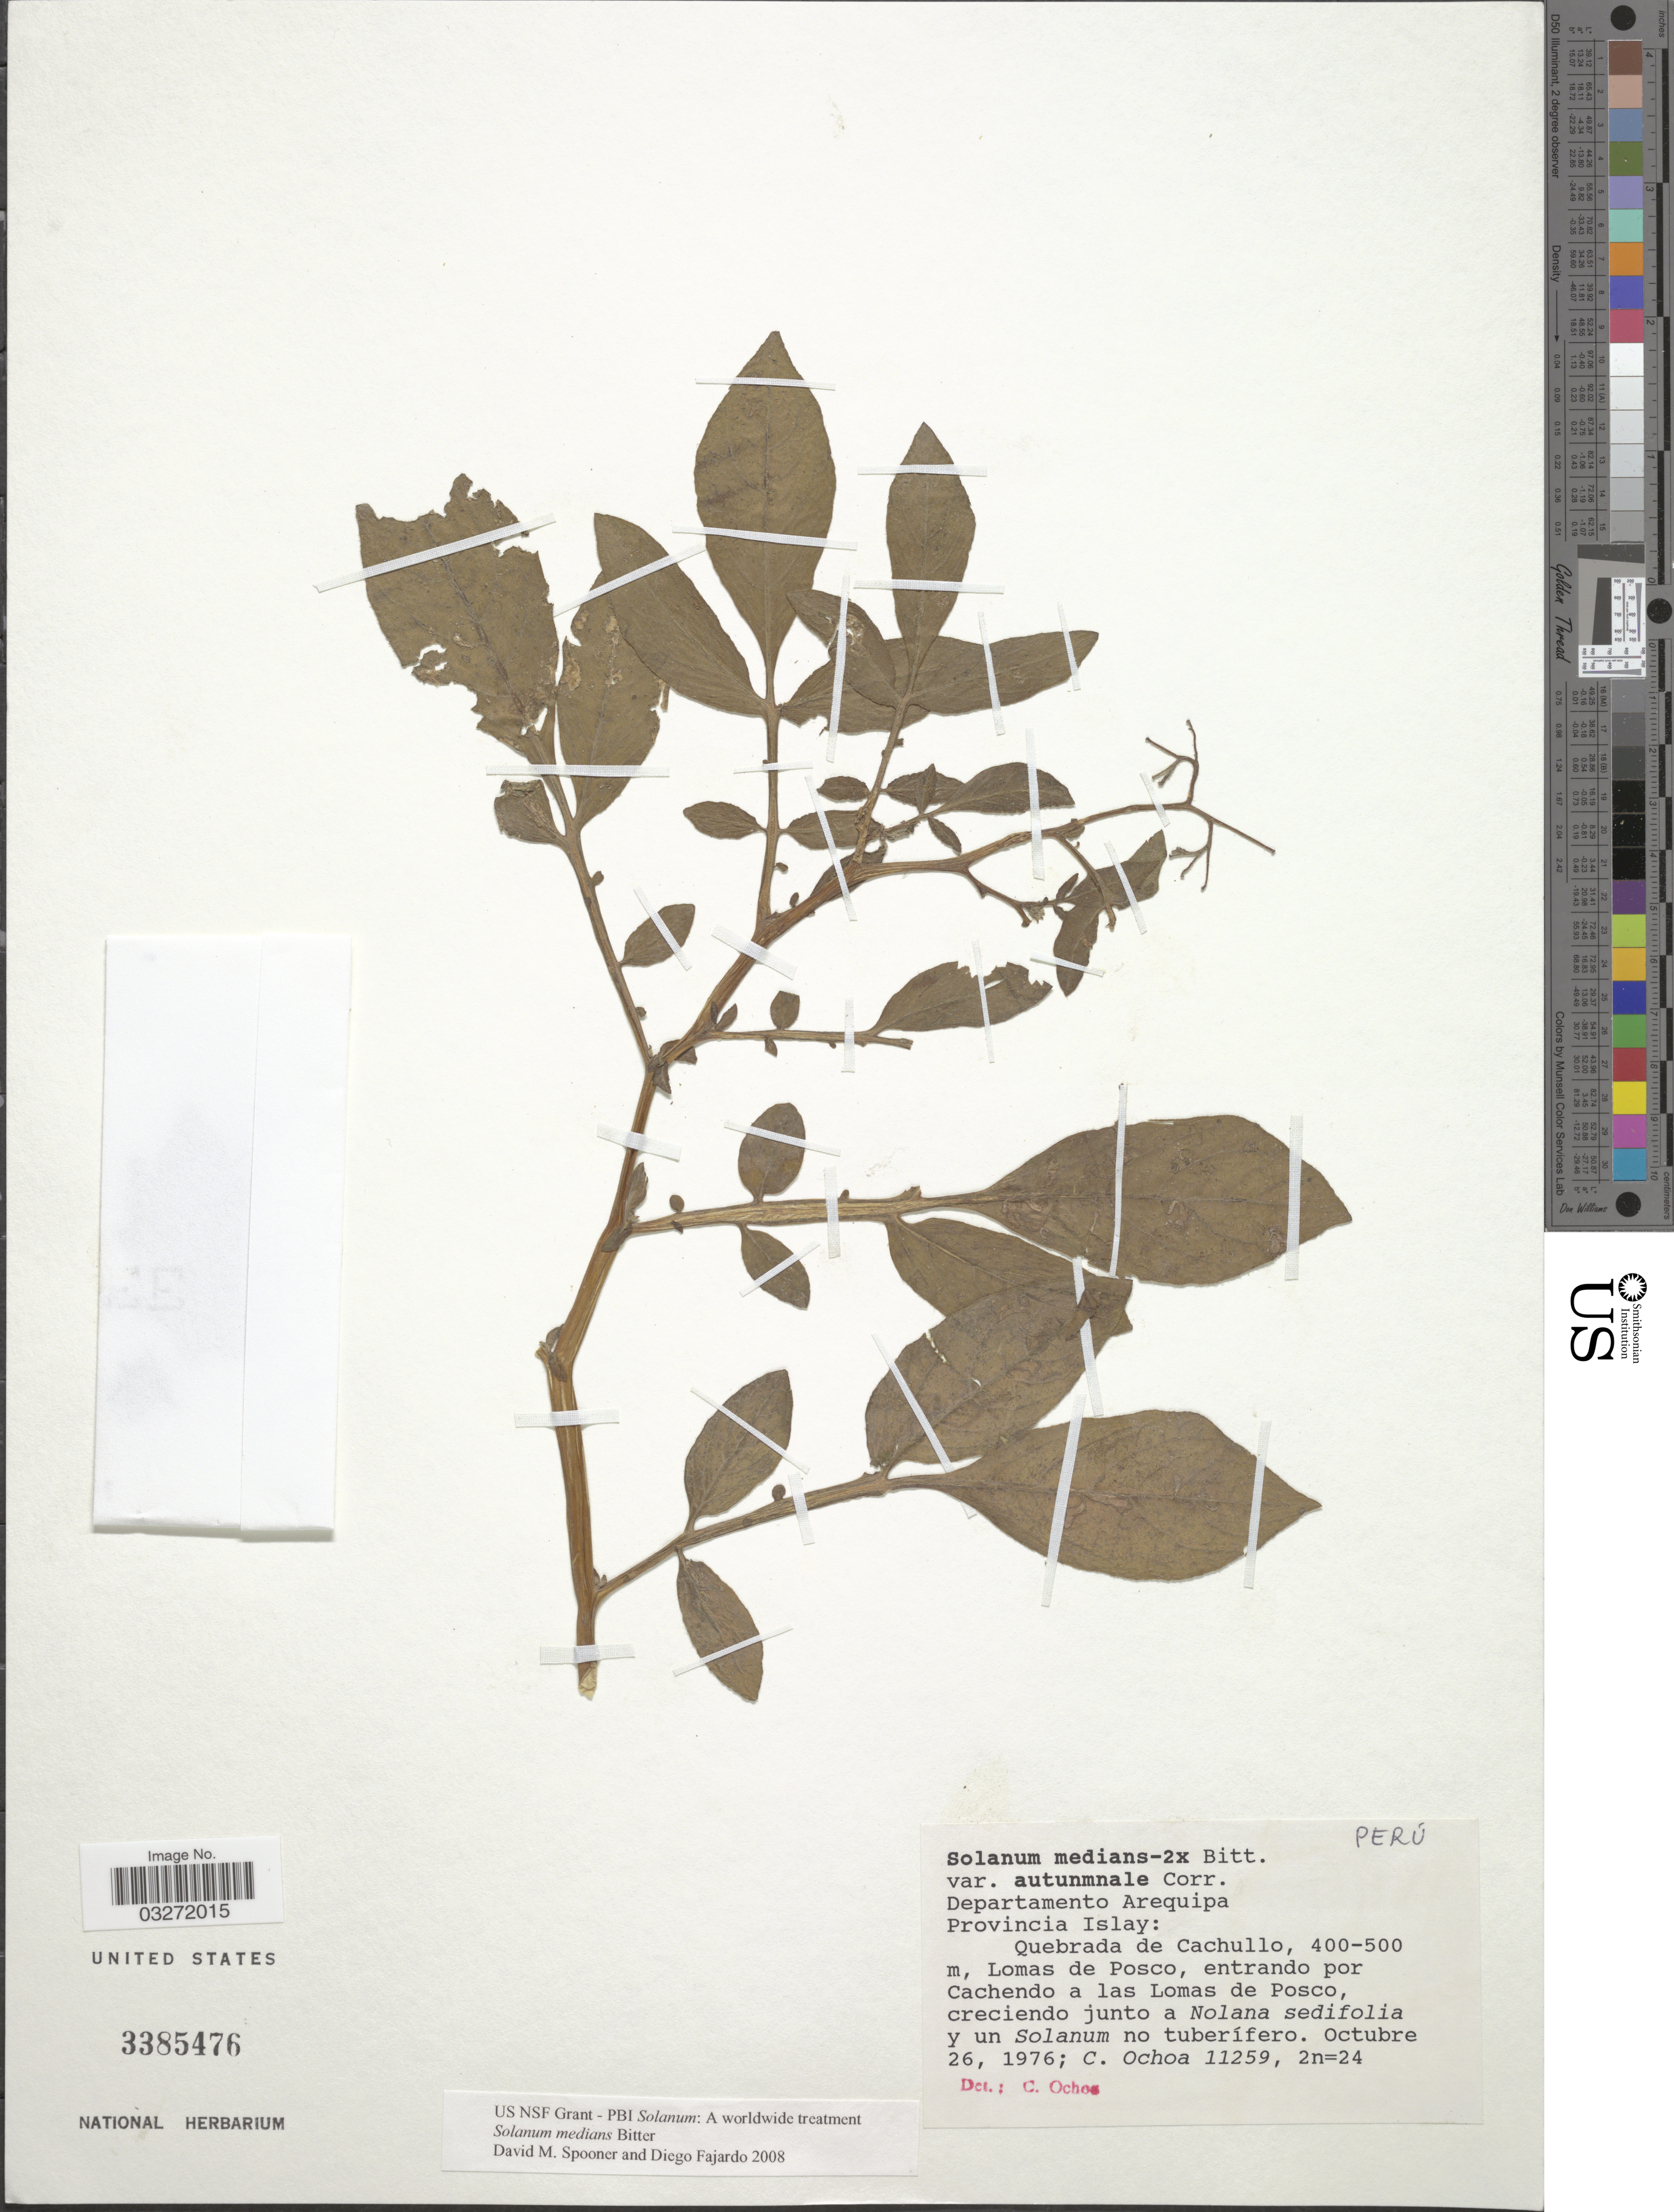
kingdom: Plantae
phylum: Tracheophyta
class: Magnoliopsida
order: Solanales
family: Solanaceae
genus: Solanum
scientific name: Solanum medians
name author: Bitter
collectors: C. Ochoa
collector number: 11259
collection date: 1976-10-26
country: Peru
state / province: Arequipa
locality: Departamento Arequipa. Provincia: Islay: Quebrada de Cachullo, Lomas de Posco, entrando por Cachendo a las Lomas de Posco.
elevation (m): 400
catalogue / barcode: US 3385476